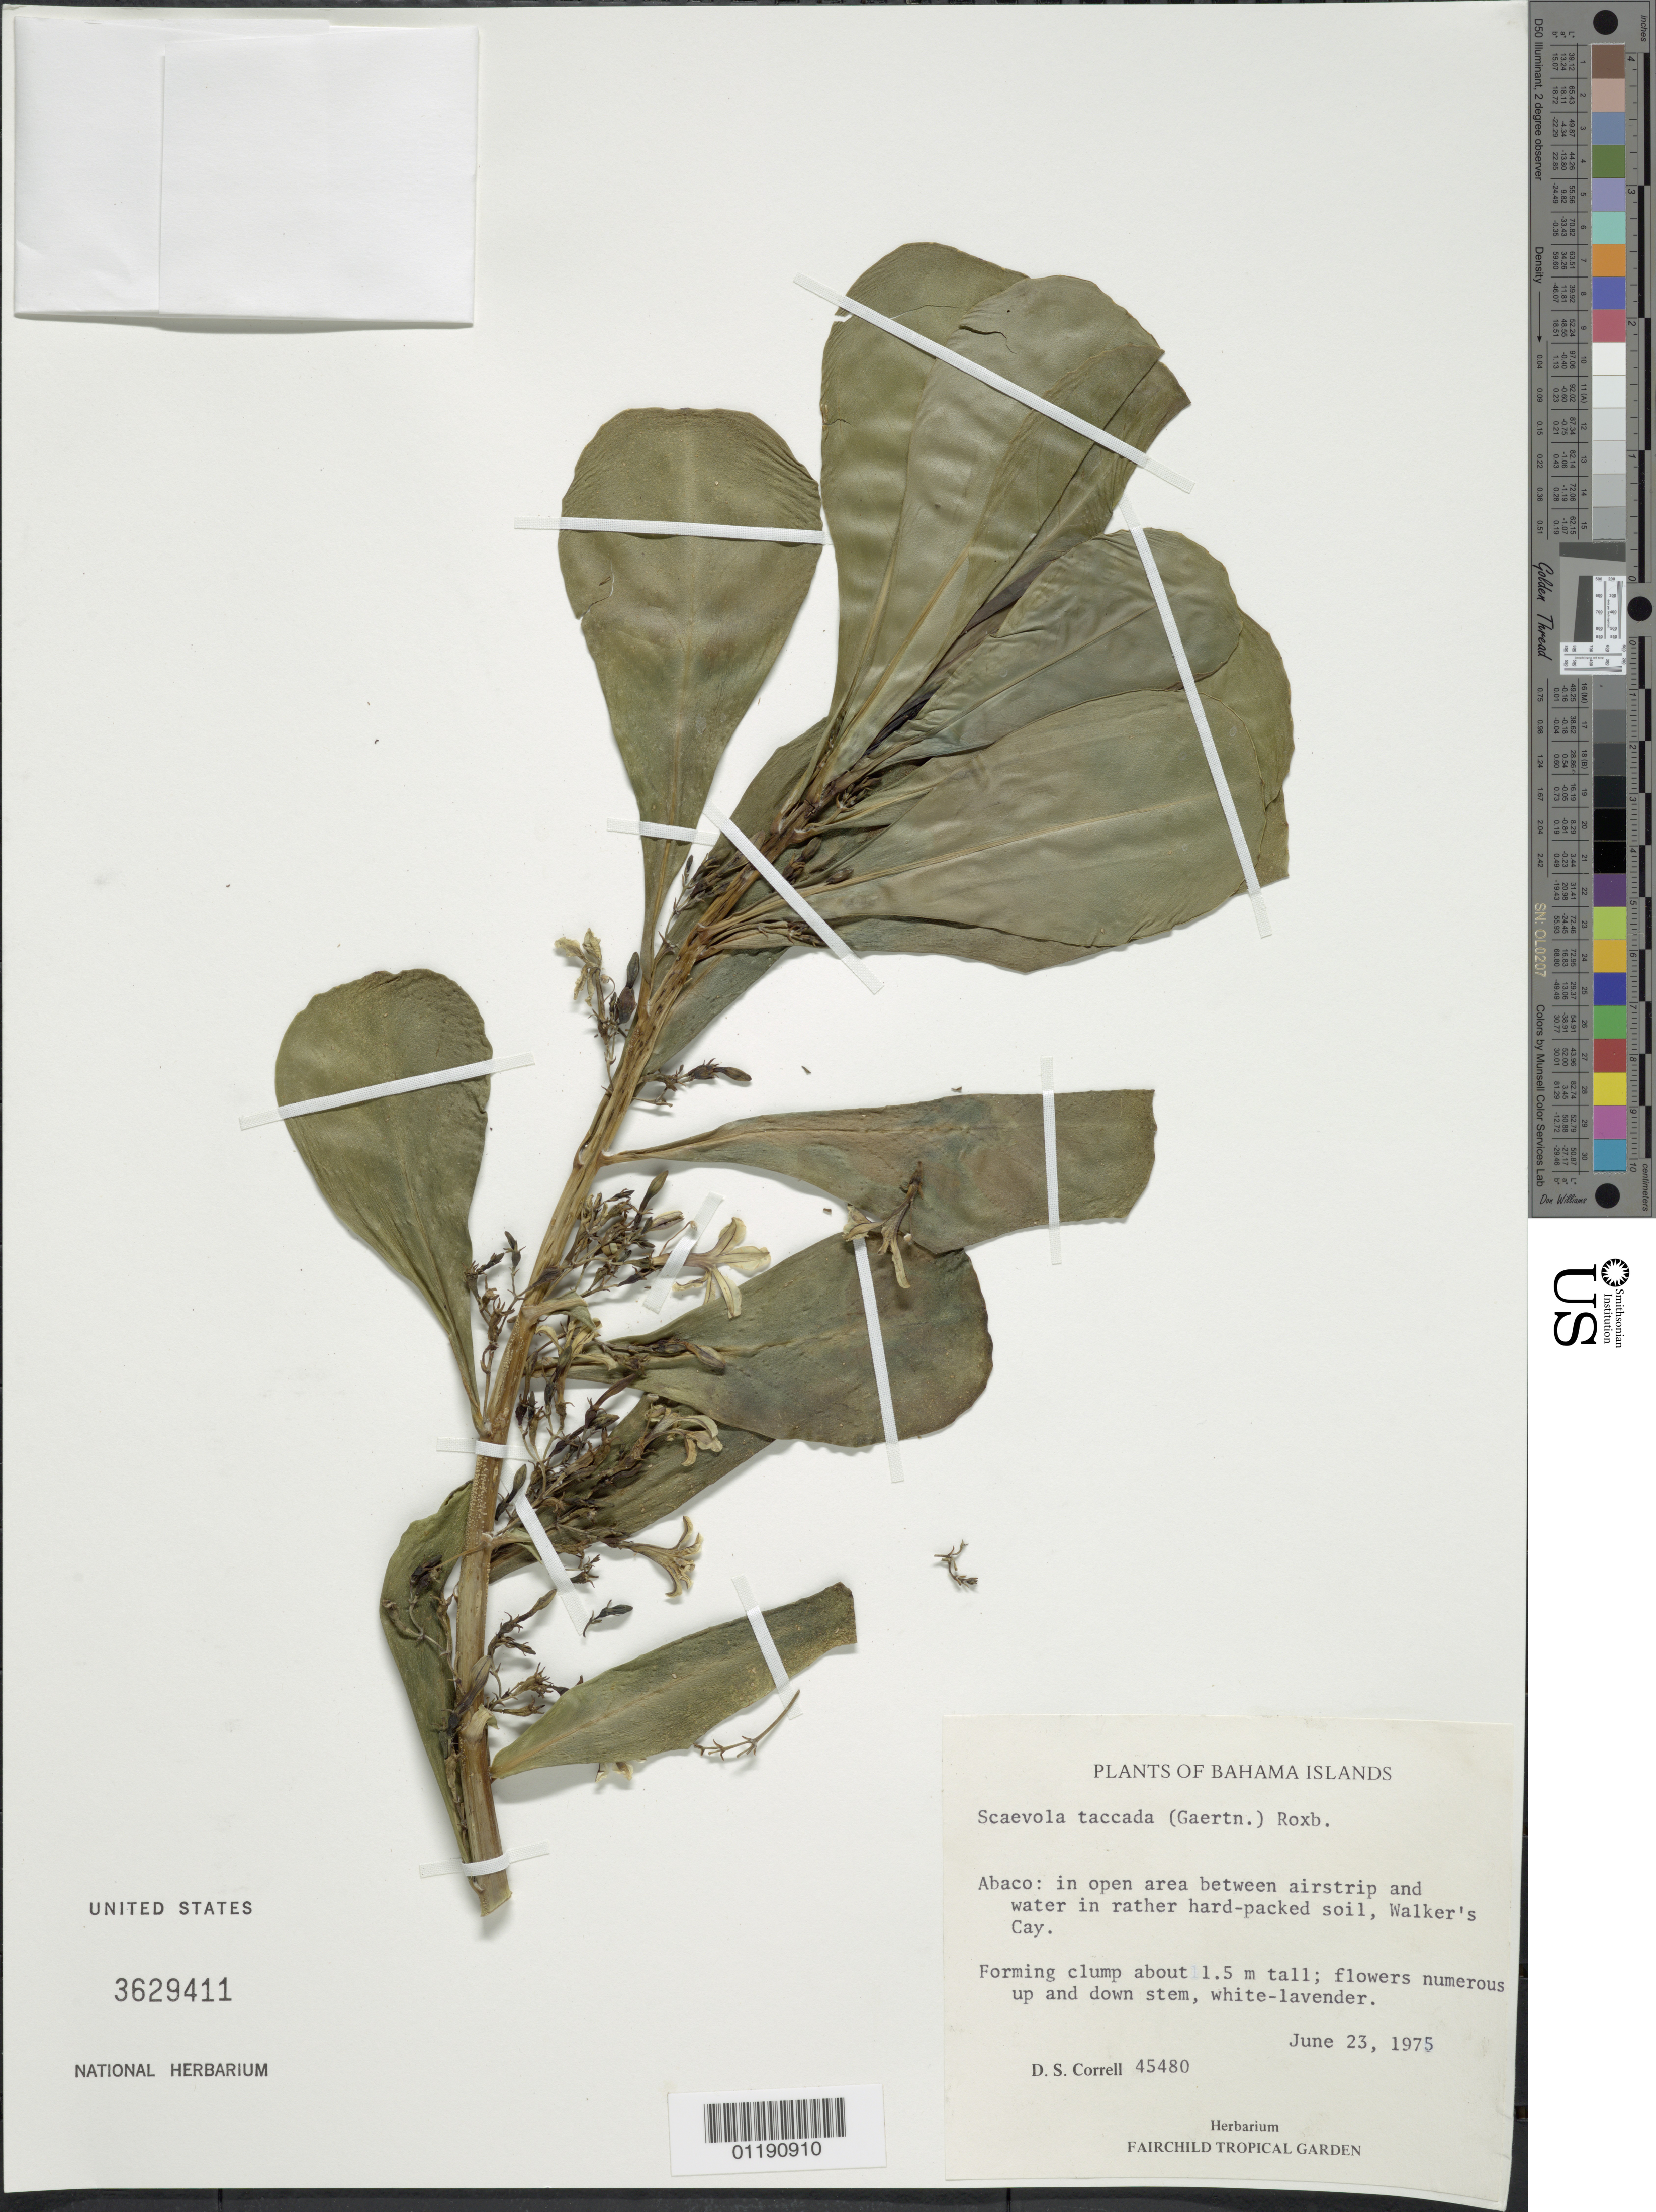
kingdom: Plantae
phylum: Tracheophyta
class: Magnoliopsida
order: Asterales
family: Goodeniaceae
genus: Scaevola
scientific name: Scaevola taccada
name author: (Gaertn.) Roxb.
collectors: D. S. Correll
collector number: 45480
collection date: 1975-06-23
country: Bahamas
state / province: Abaco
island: Abaco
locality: Abaco: in open area between airstrip and water, Walker's Cay.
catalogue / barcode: US 3629411